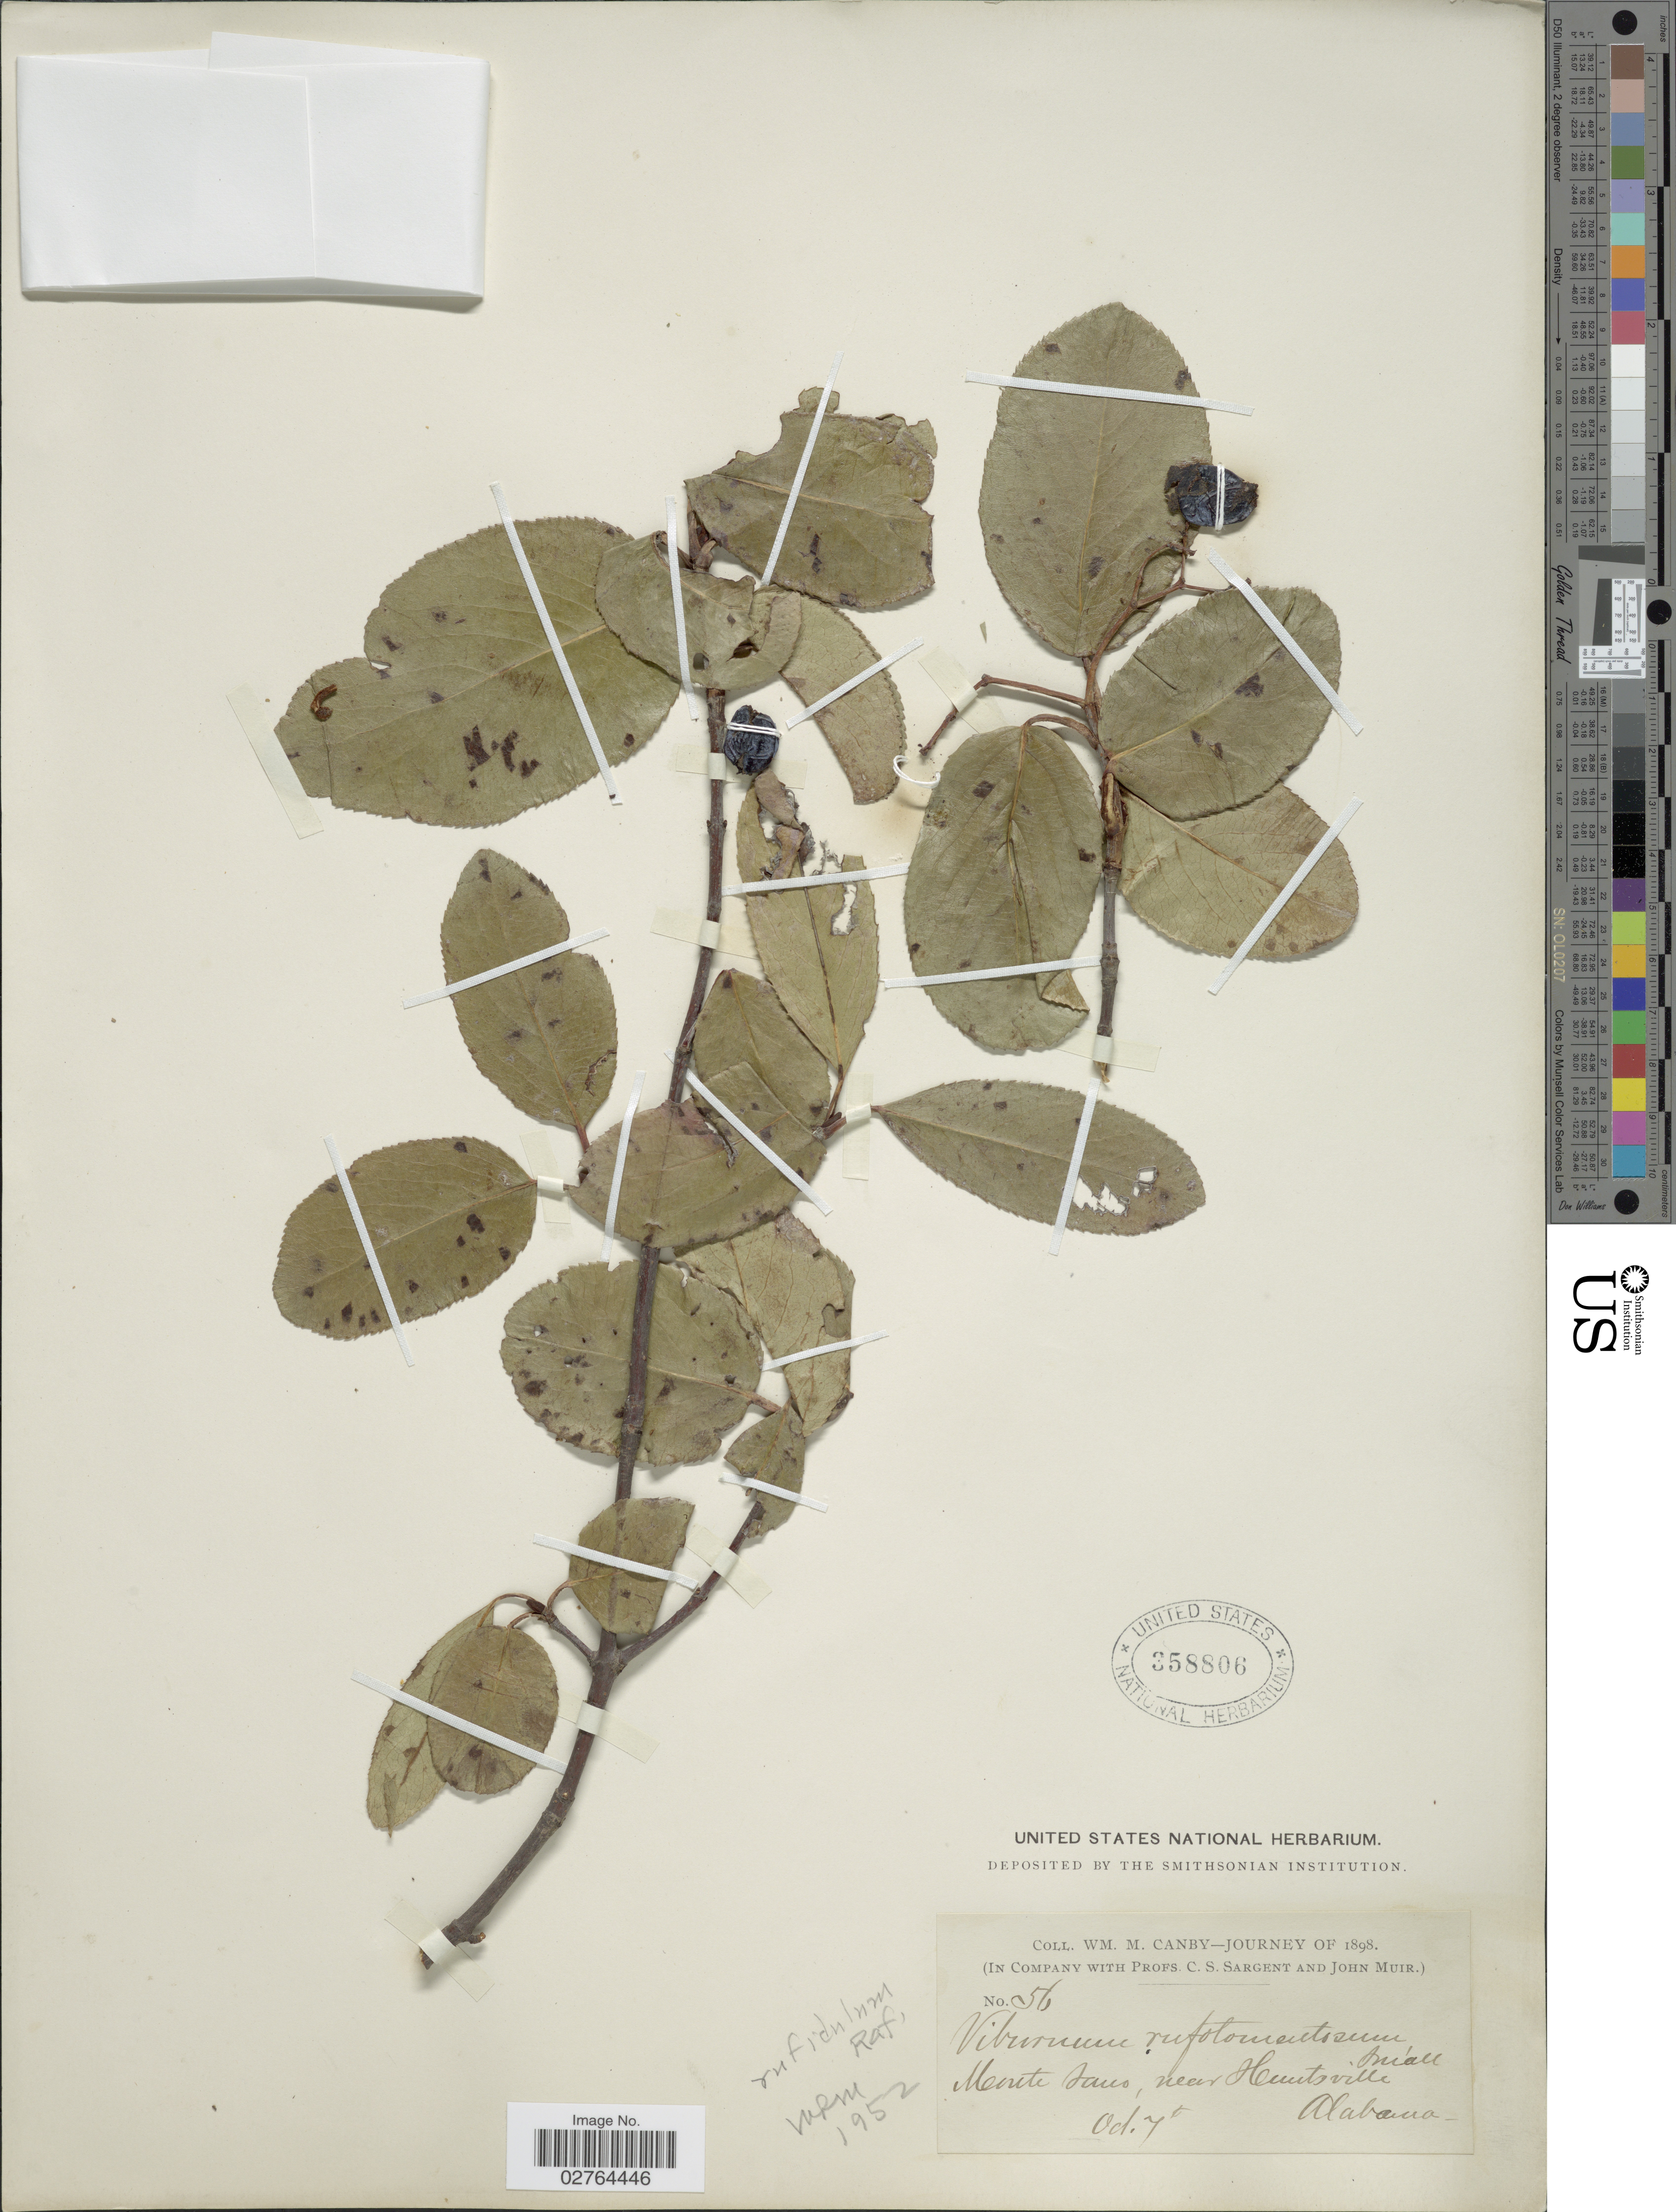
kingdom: Plantae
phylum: Tracheophyta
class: Magnoliopsida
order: Dipsacales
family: Viburnaceae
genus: Viburnum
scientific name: Viburnum rufidulum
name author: Raf.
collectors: W. M. Canby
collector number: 56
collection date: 1898-10-07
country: United States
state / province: Alabama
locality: Monte Sano, Near Huntsville.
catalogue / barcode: US 358806